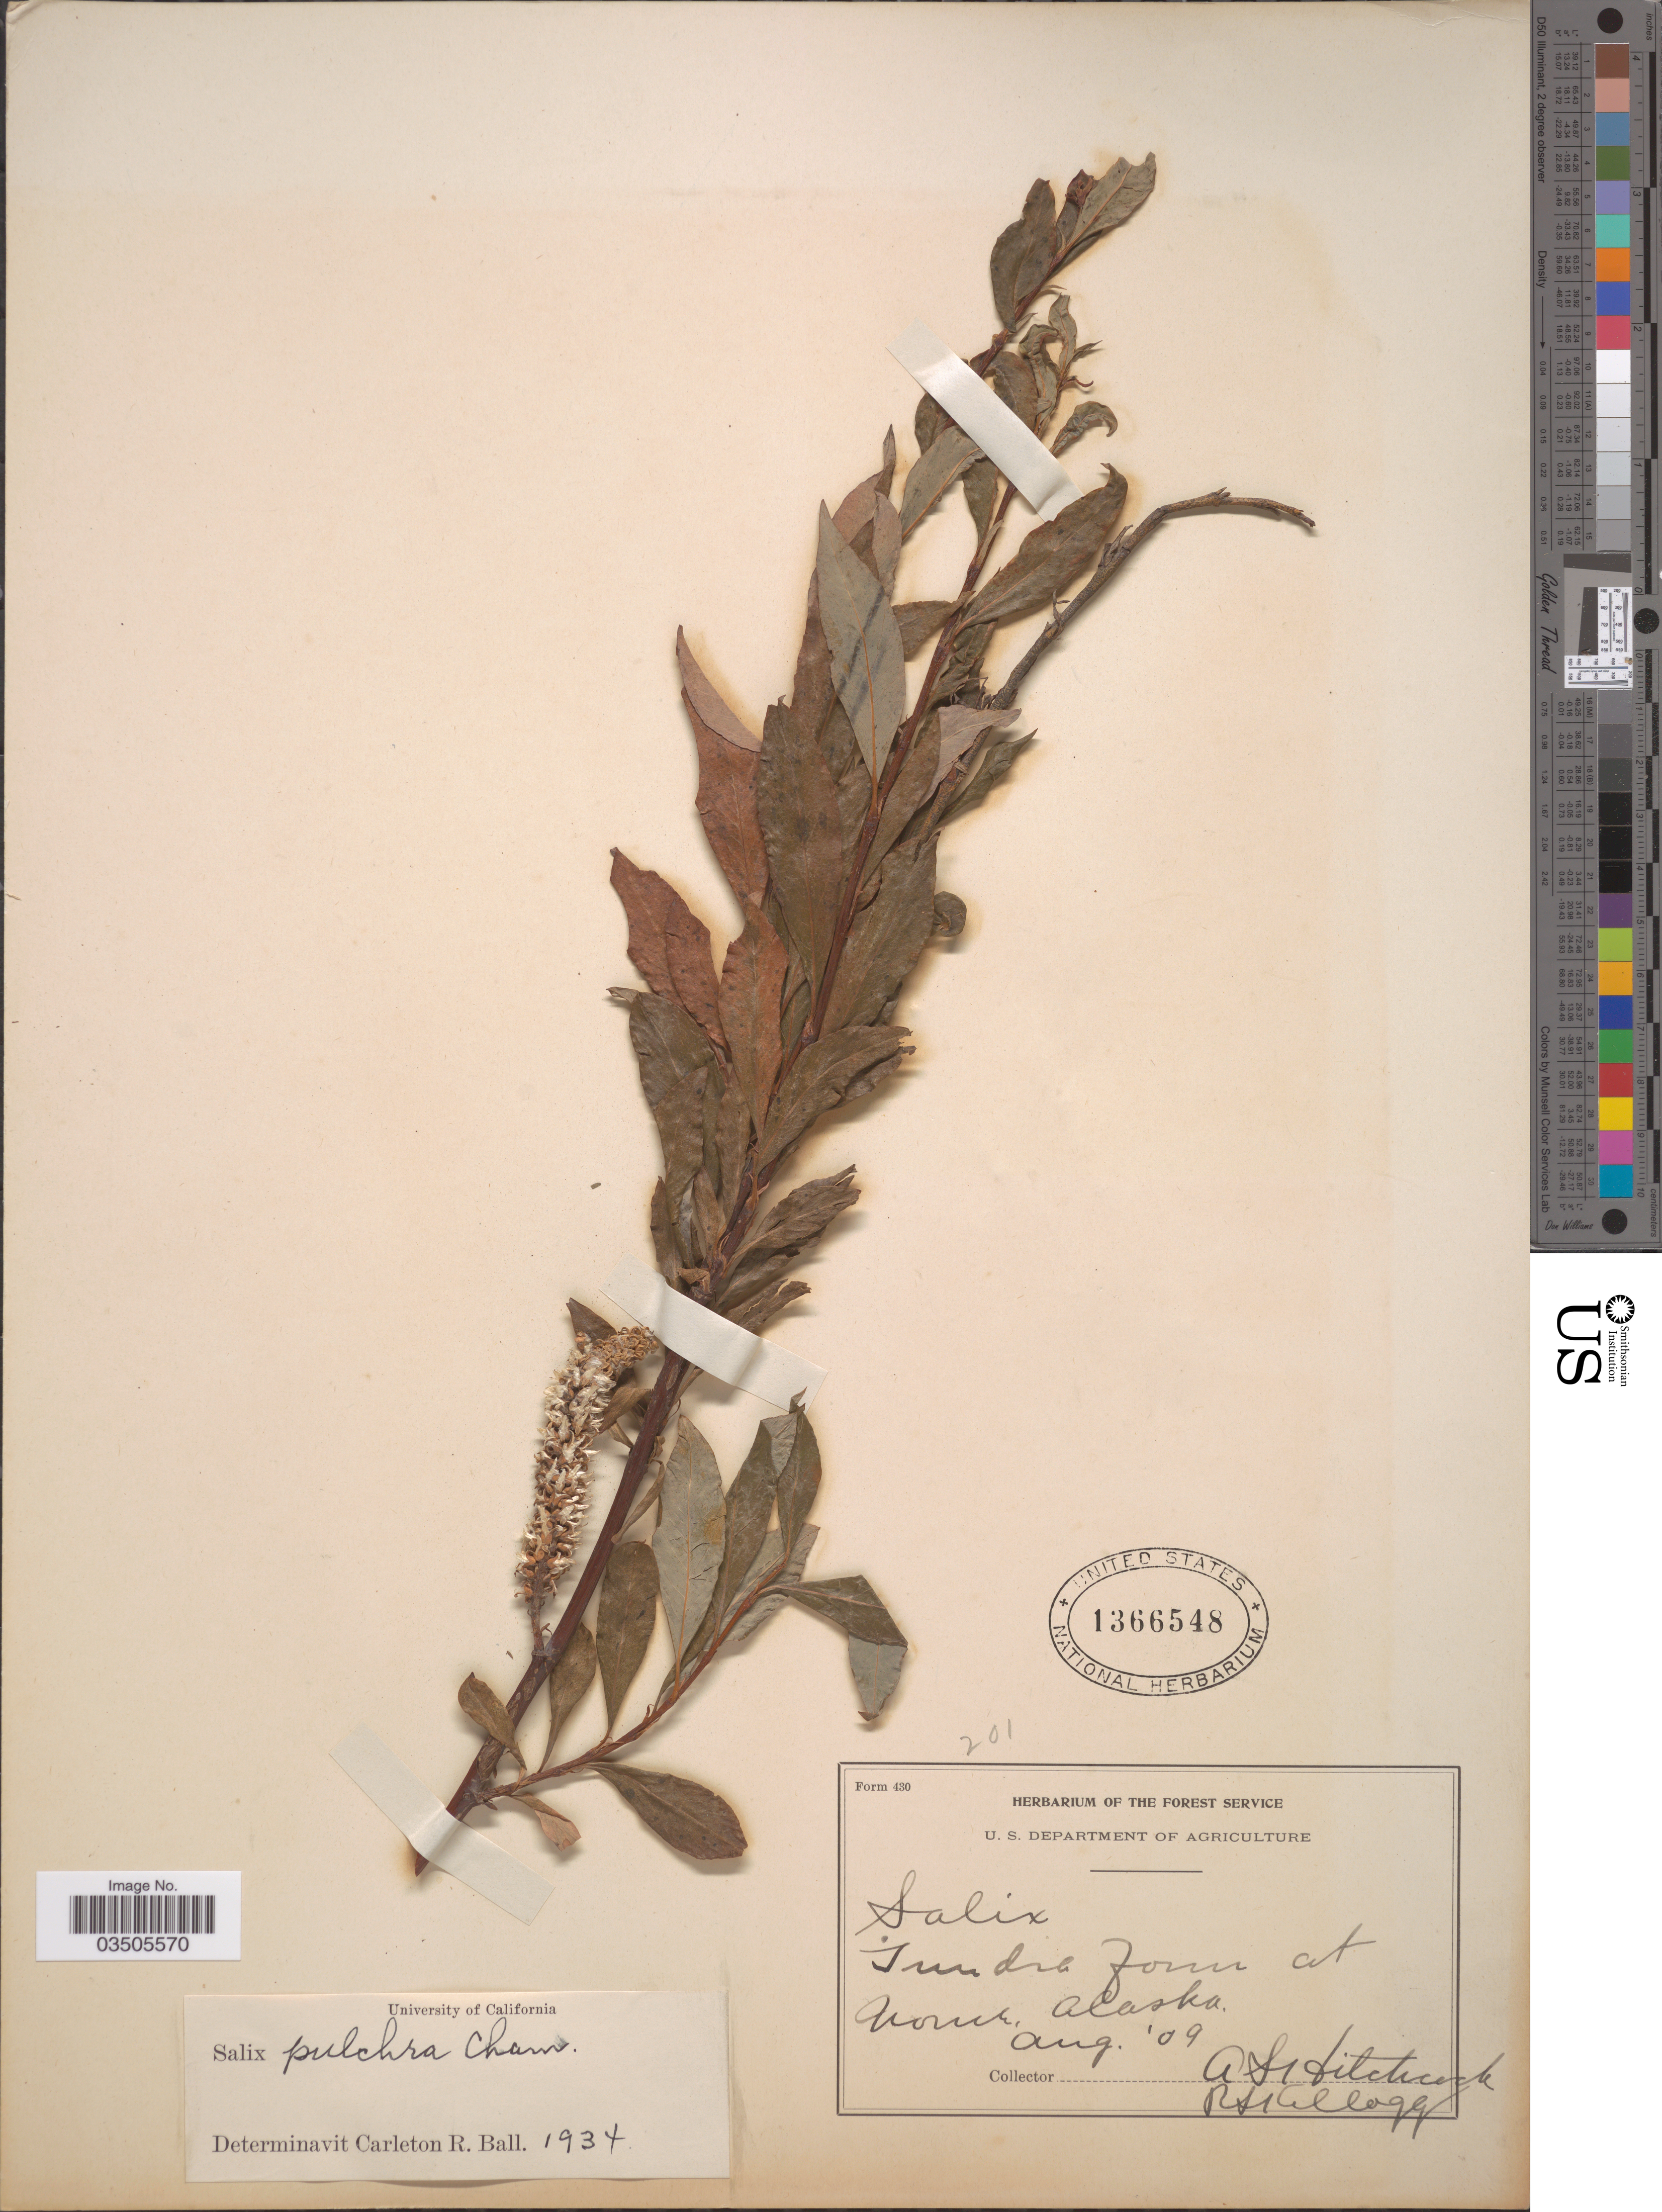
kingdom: Plantae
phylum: Tracheophyta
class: Magnoliopsida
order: Malpighiales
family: Salicaceae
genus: Salix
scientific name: Salix pulchra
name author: Cham.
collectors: A. S. Hitchcock & R. Kellogg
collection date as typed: Transcribed d/m/y: /8/9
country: United States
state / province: Alaska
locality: Nome.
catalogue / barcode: US 1366548